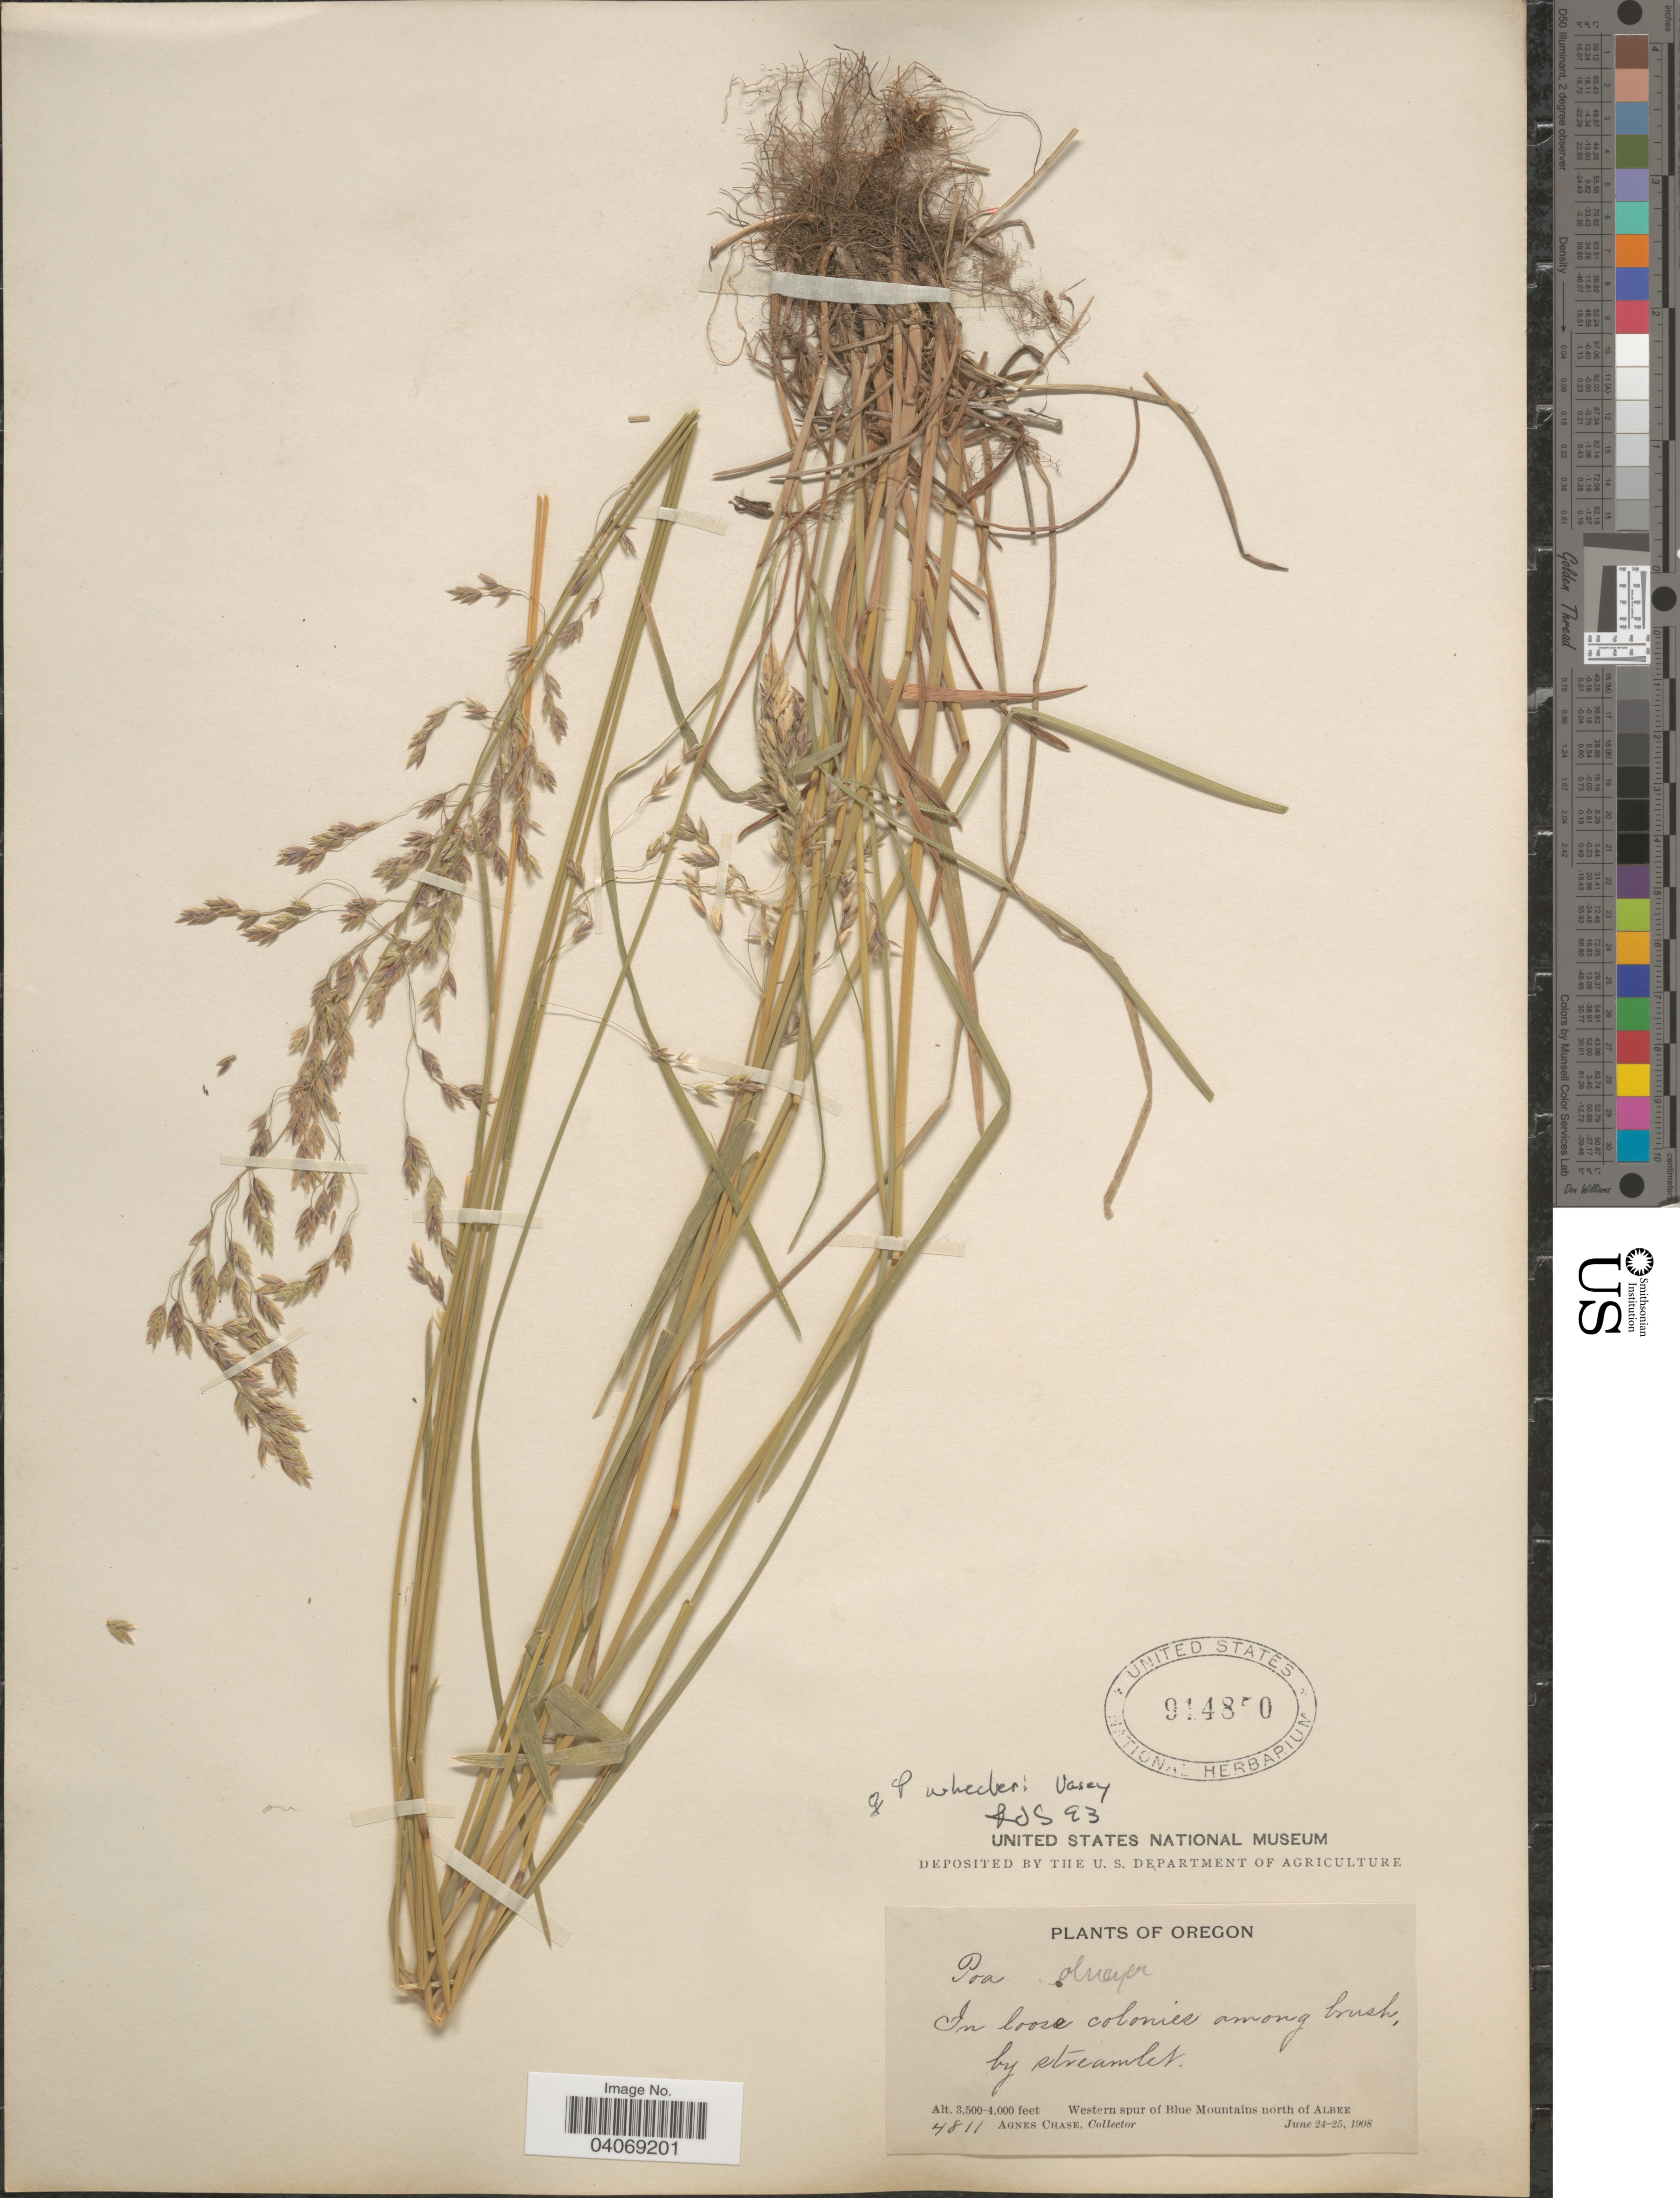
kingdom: Plantae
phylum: Tracheophyta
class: Liliopsida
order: Poales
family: Poaceae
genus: Poa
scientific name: Poa wheeleri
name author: Vasey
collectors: A. Chase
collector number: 4811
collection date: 1908-06-24/1908-06-25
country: United States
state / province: Oregon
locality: Western spur of Blue Mountain north of Albee. In loose colonies among brush, by streamlet.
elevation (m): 1067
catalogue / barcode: US 914850